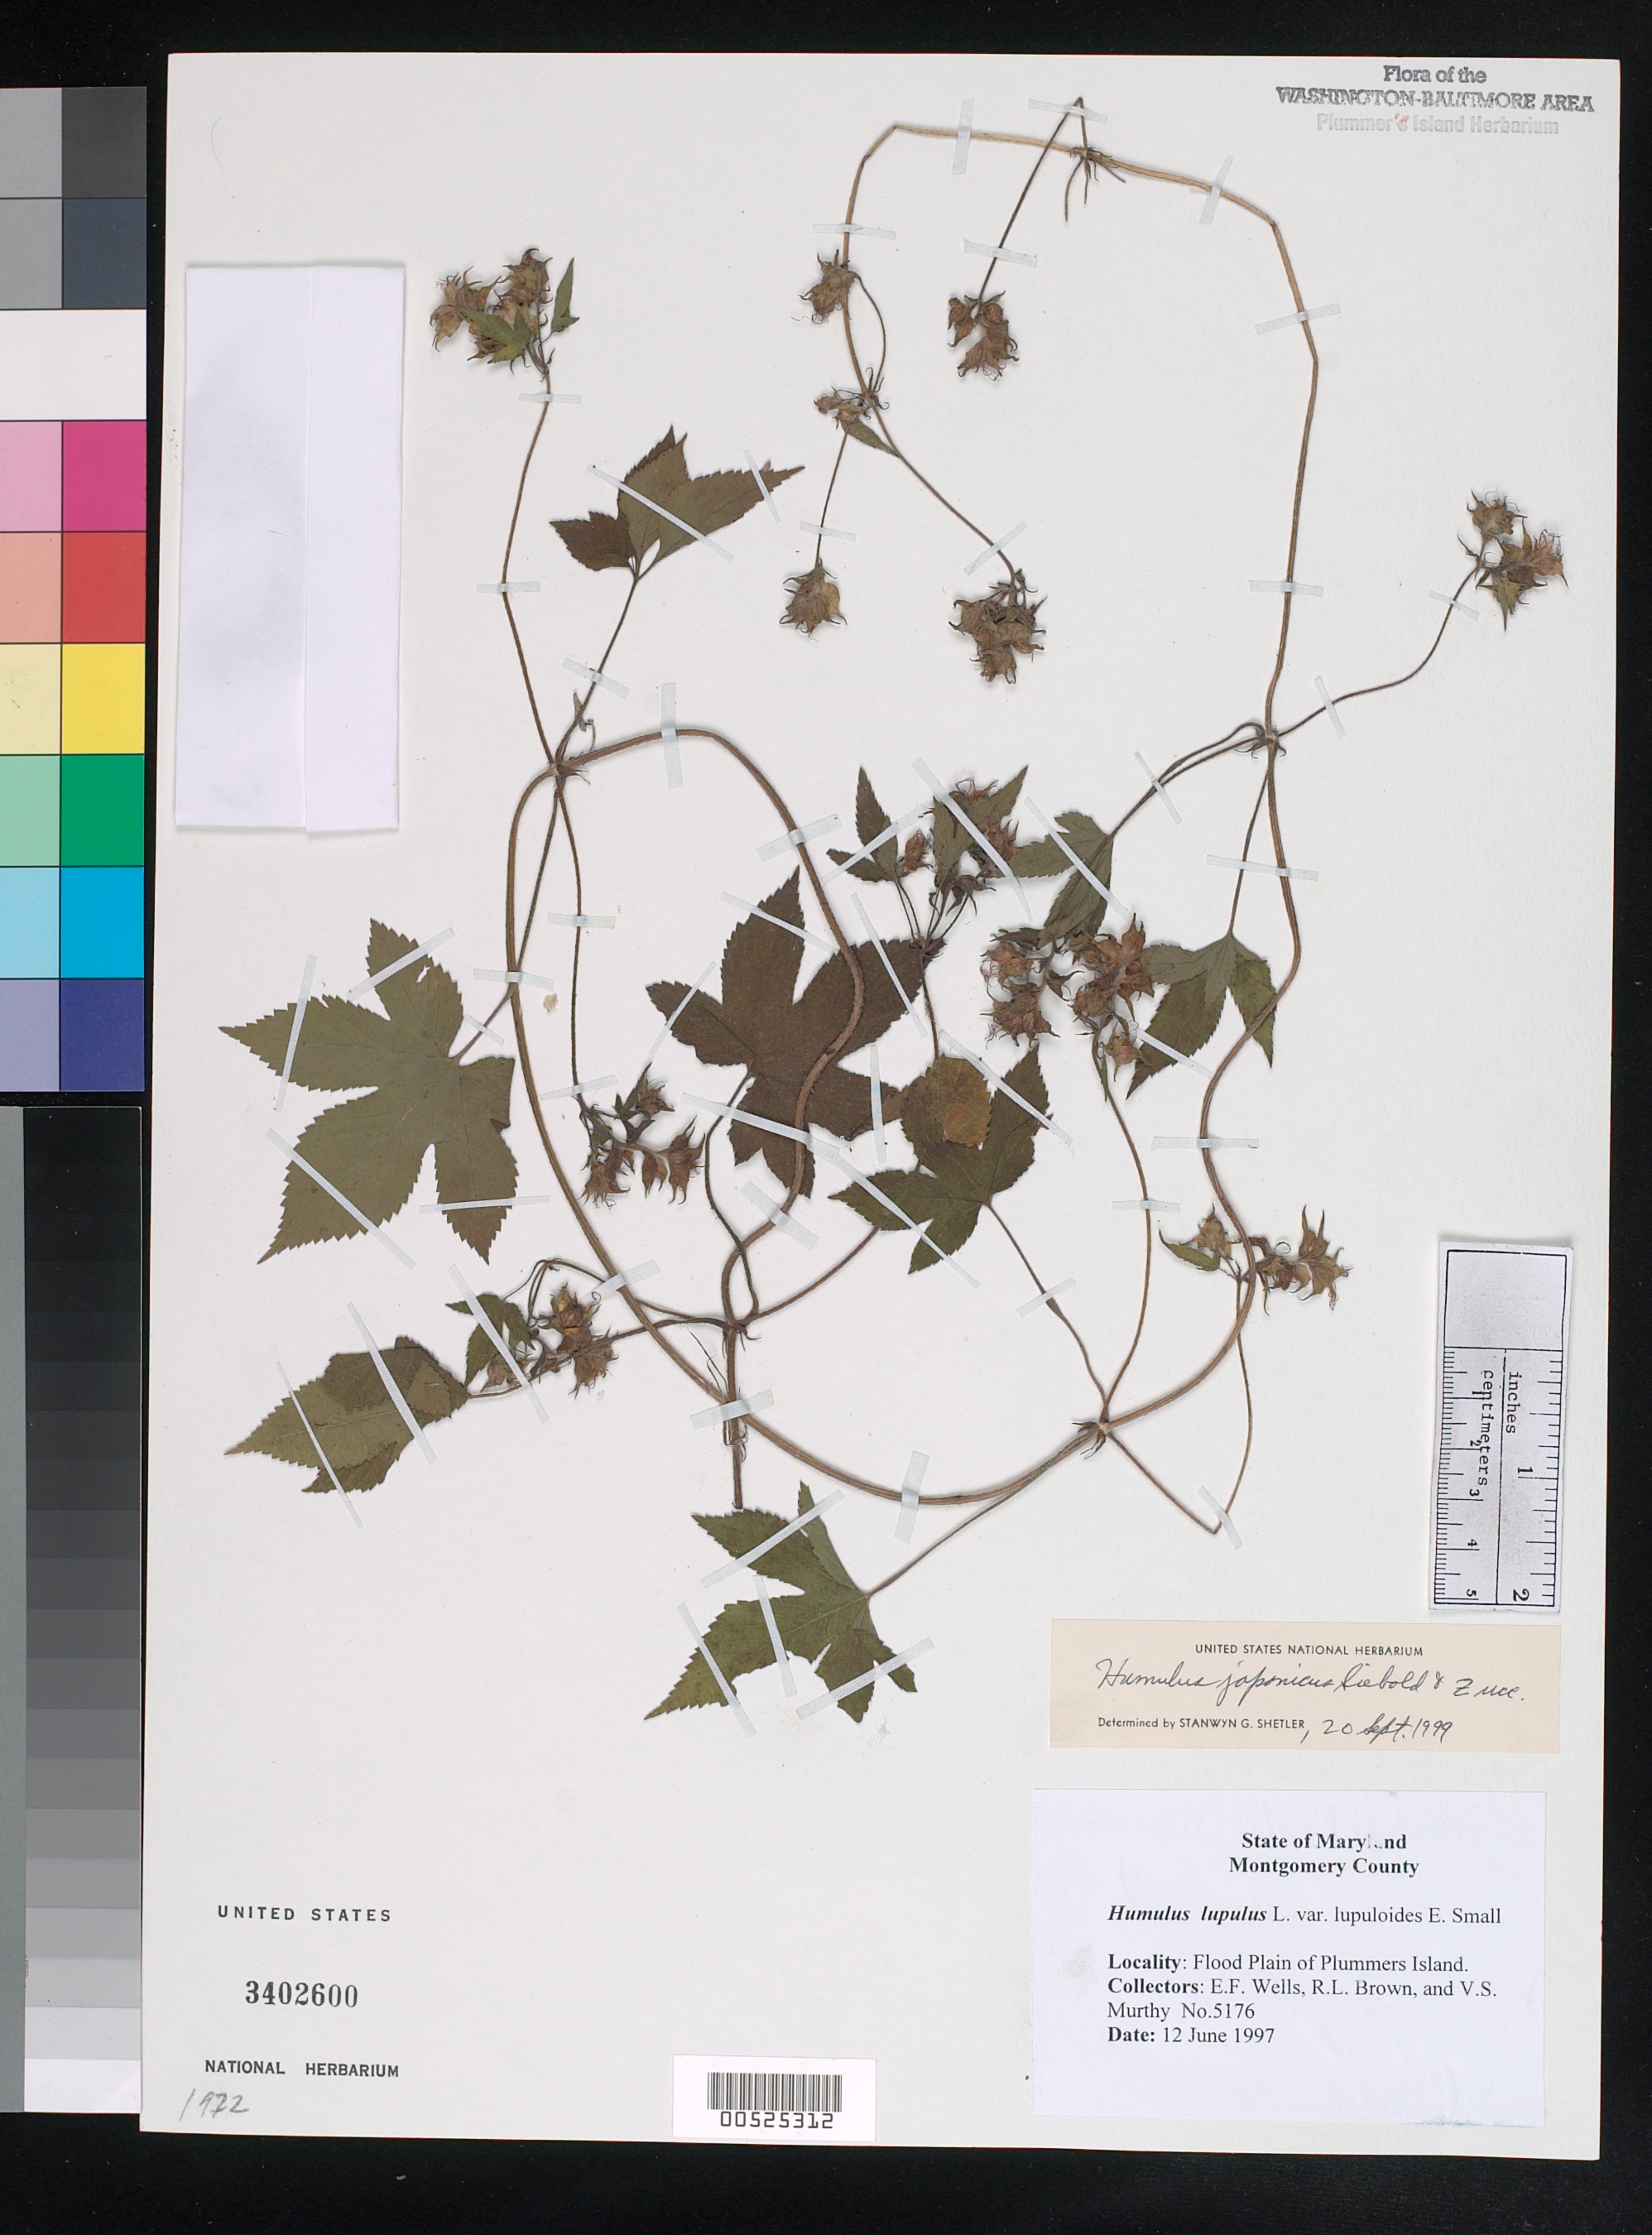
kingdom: Plantae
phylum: Tracheophyta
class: Magnoliopsida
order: Rosales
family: Cannabaceae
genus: Humulus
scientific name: Humulus japonicus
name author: Siebold & Zucc.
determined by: Shetler, Stanwyn G., (US), NMNH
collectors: E. F. Wells, R. L. Brown & V. S. Murthy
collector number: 5176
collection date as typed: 12 Jun 1997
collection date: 1997-06-12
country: United States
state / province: Maryland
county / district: Montgomery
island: Plummers Island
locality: Flood plain of Plummers Island Plummers Island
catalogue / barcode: US 3402600